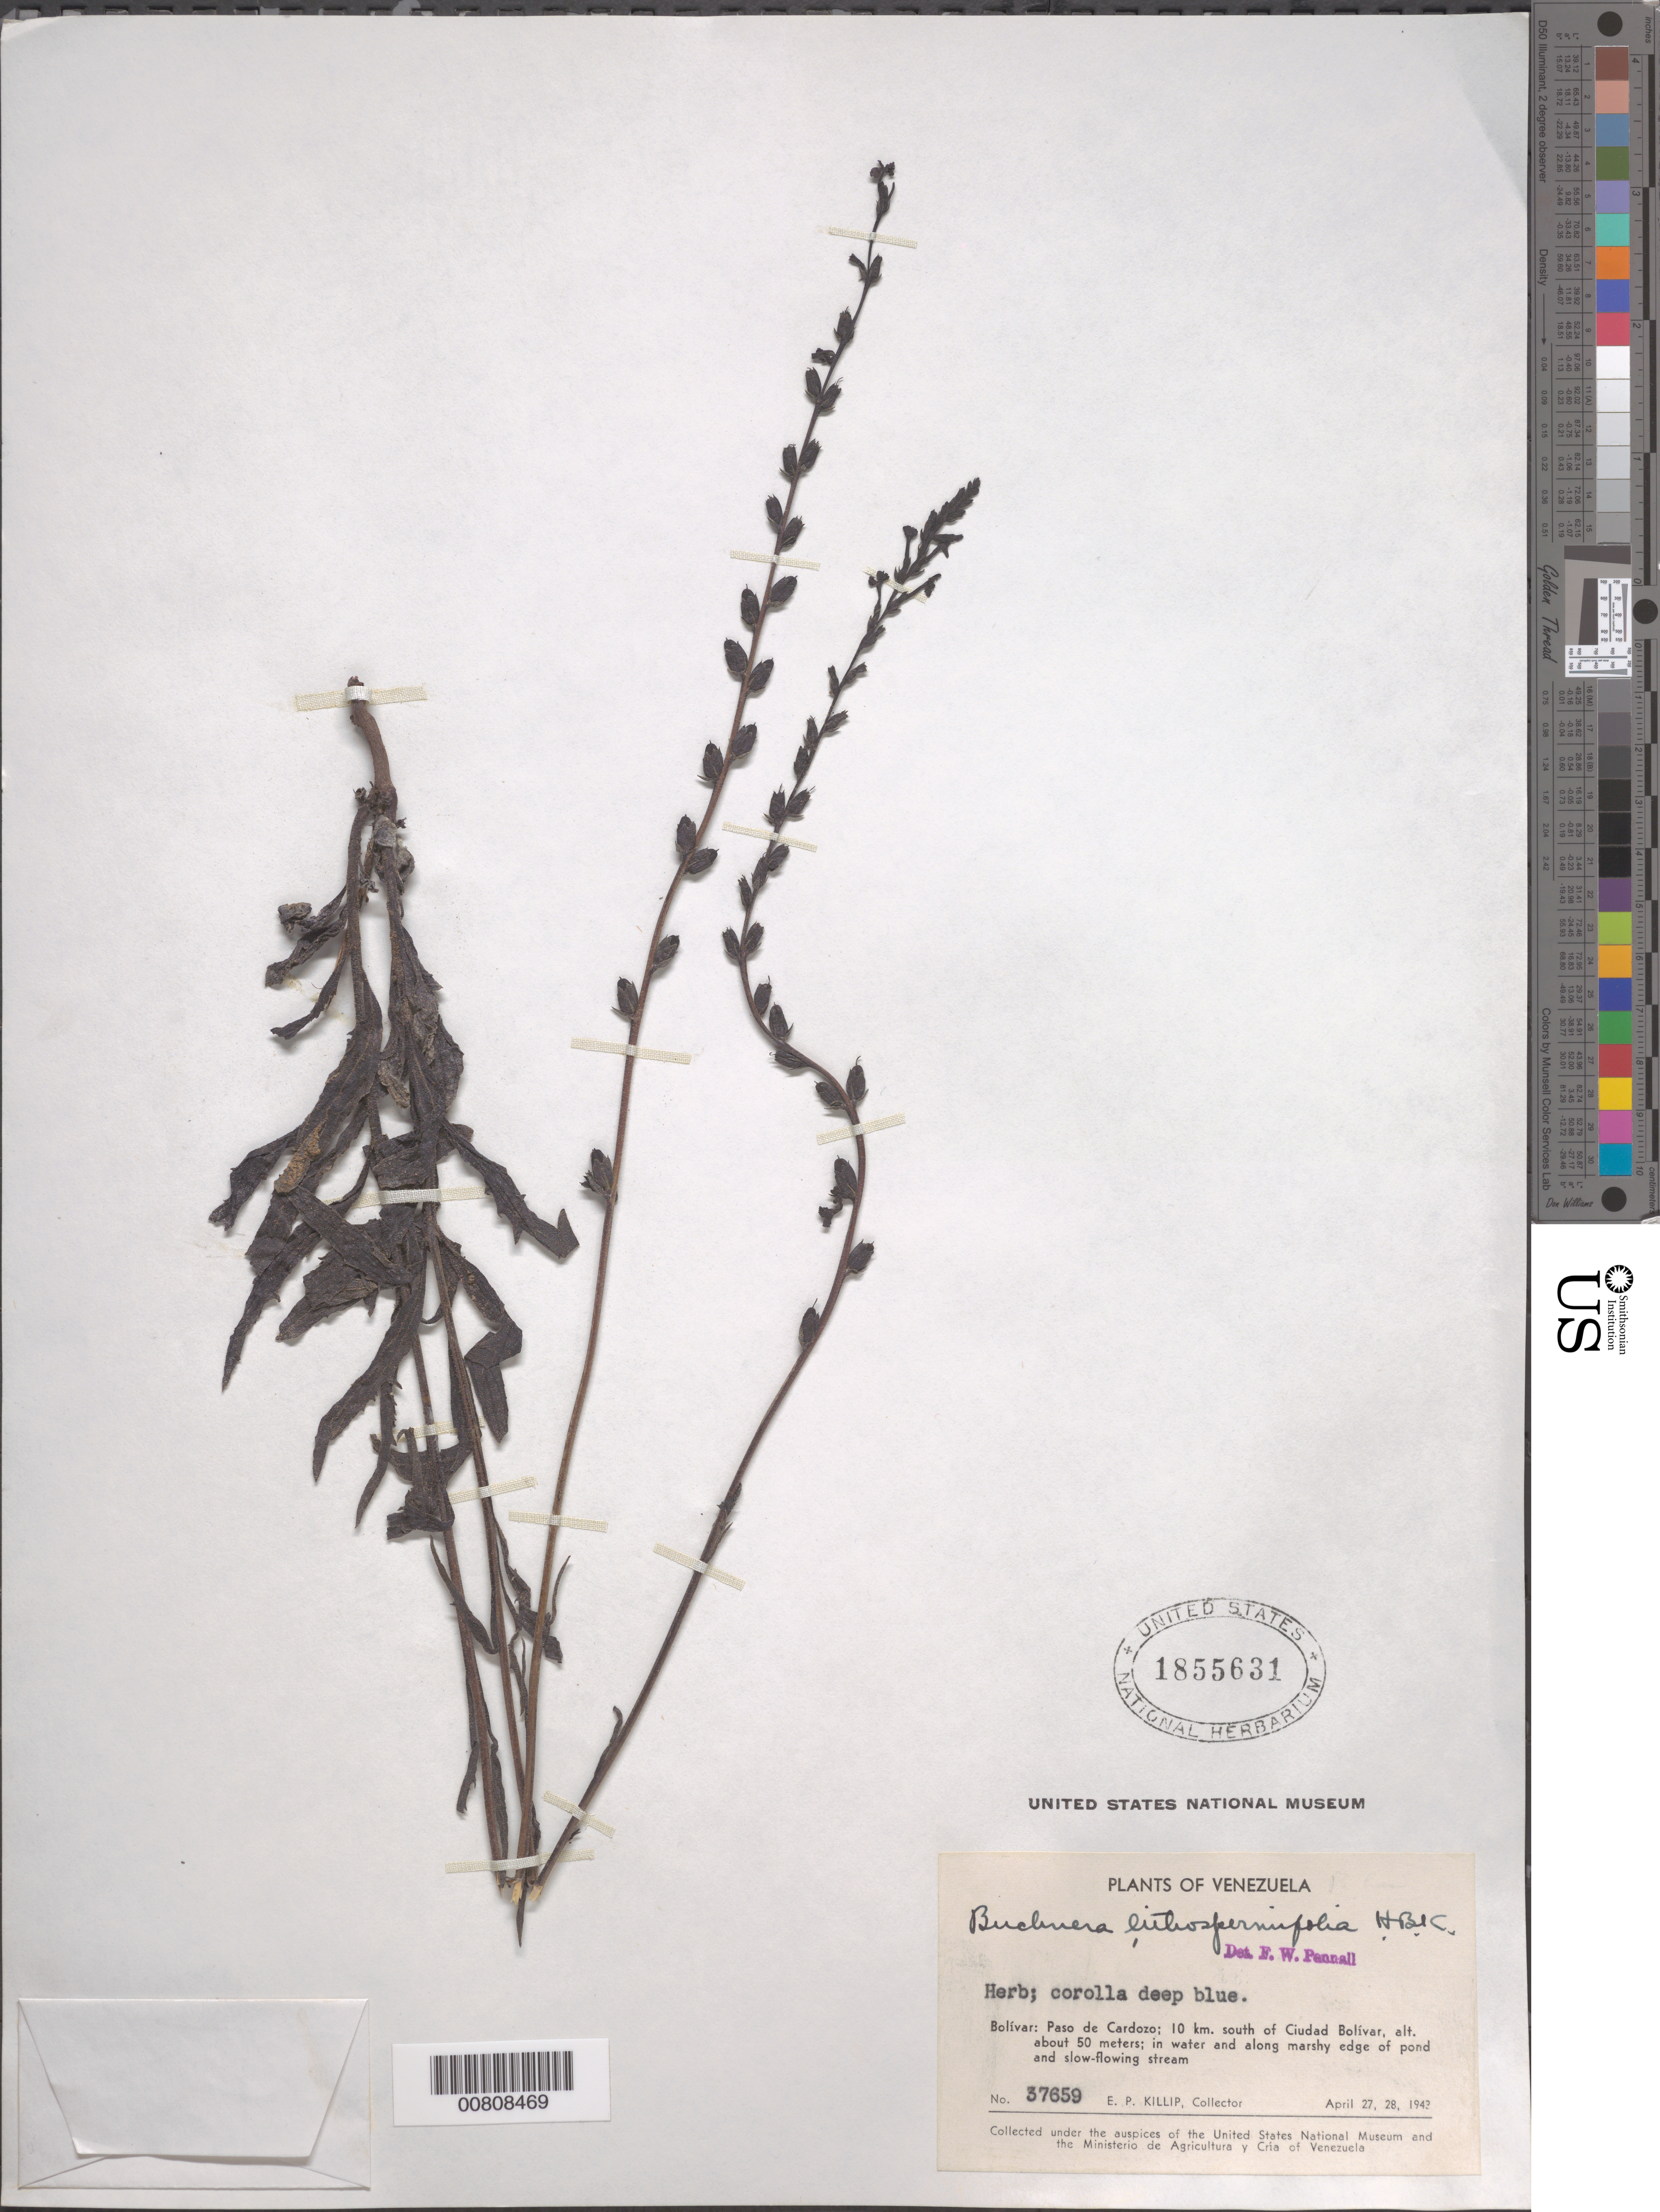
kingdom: Plantae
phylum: Tracheophyta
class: Magnoliopsida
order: Lamiales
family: Orobanchaceae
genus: Buchnera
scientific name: Buchnera lithospermifolia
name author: Kunth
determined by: Pennell, F. W.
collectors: E. P. Killip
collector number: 37659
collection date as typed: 27-Apr-43 to 28-Apr-43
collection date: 1943-04-27/1943-04-28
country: Venezuela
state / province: Bolívar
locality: Paso de Cardozo; 10 km south of Ciudad Bolívar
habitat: In water and along marshy edge of pond and slow-flowing stream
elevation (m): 50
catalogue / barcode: US 1855631